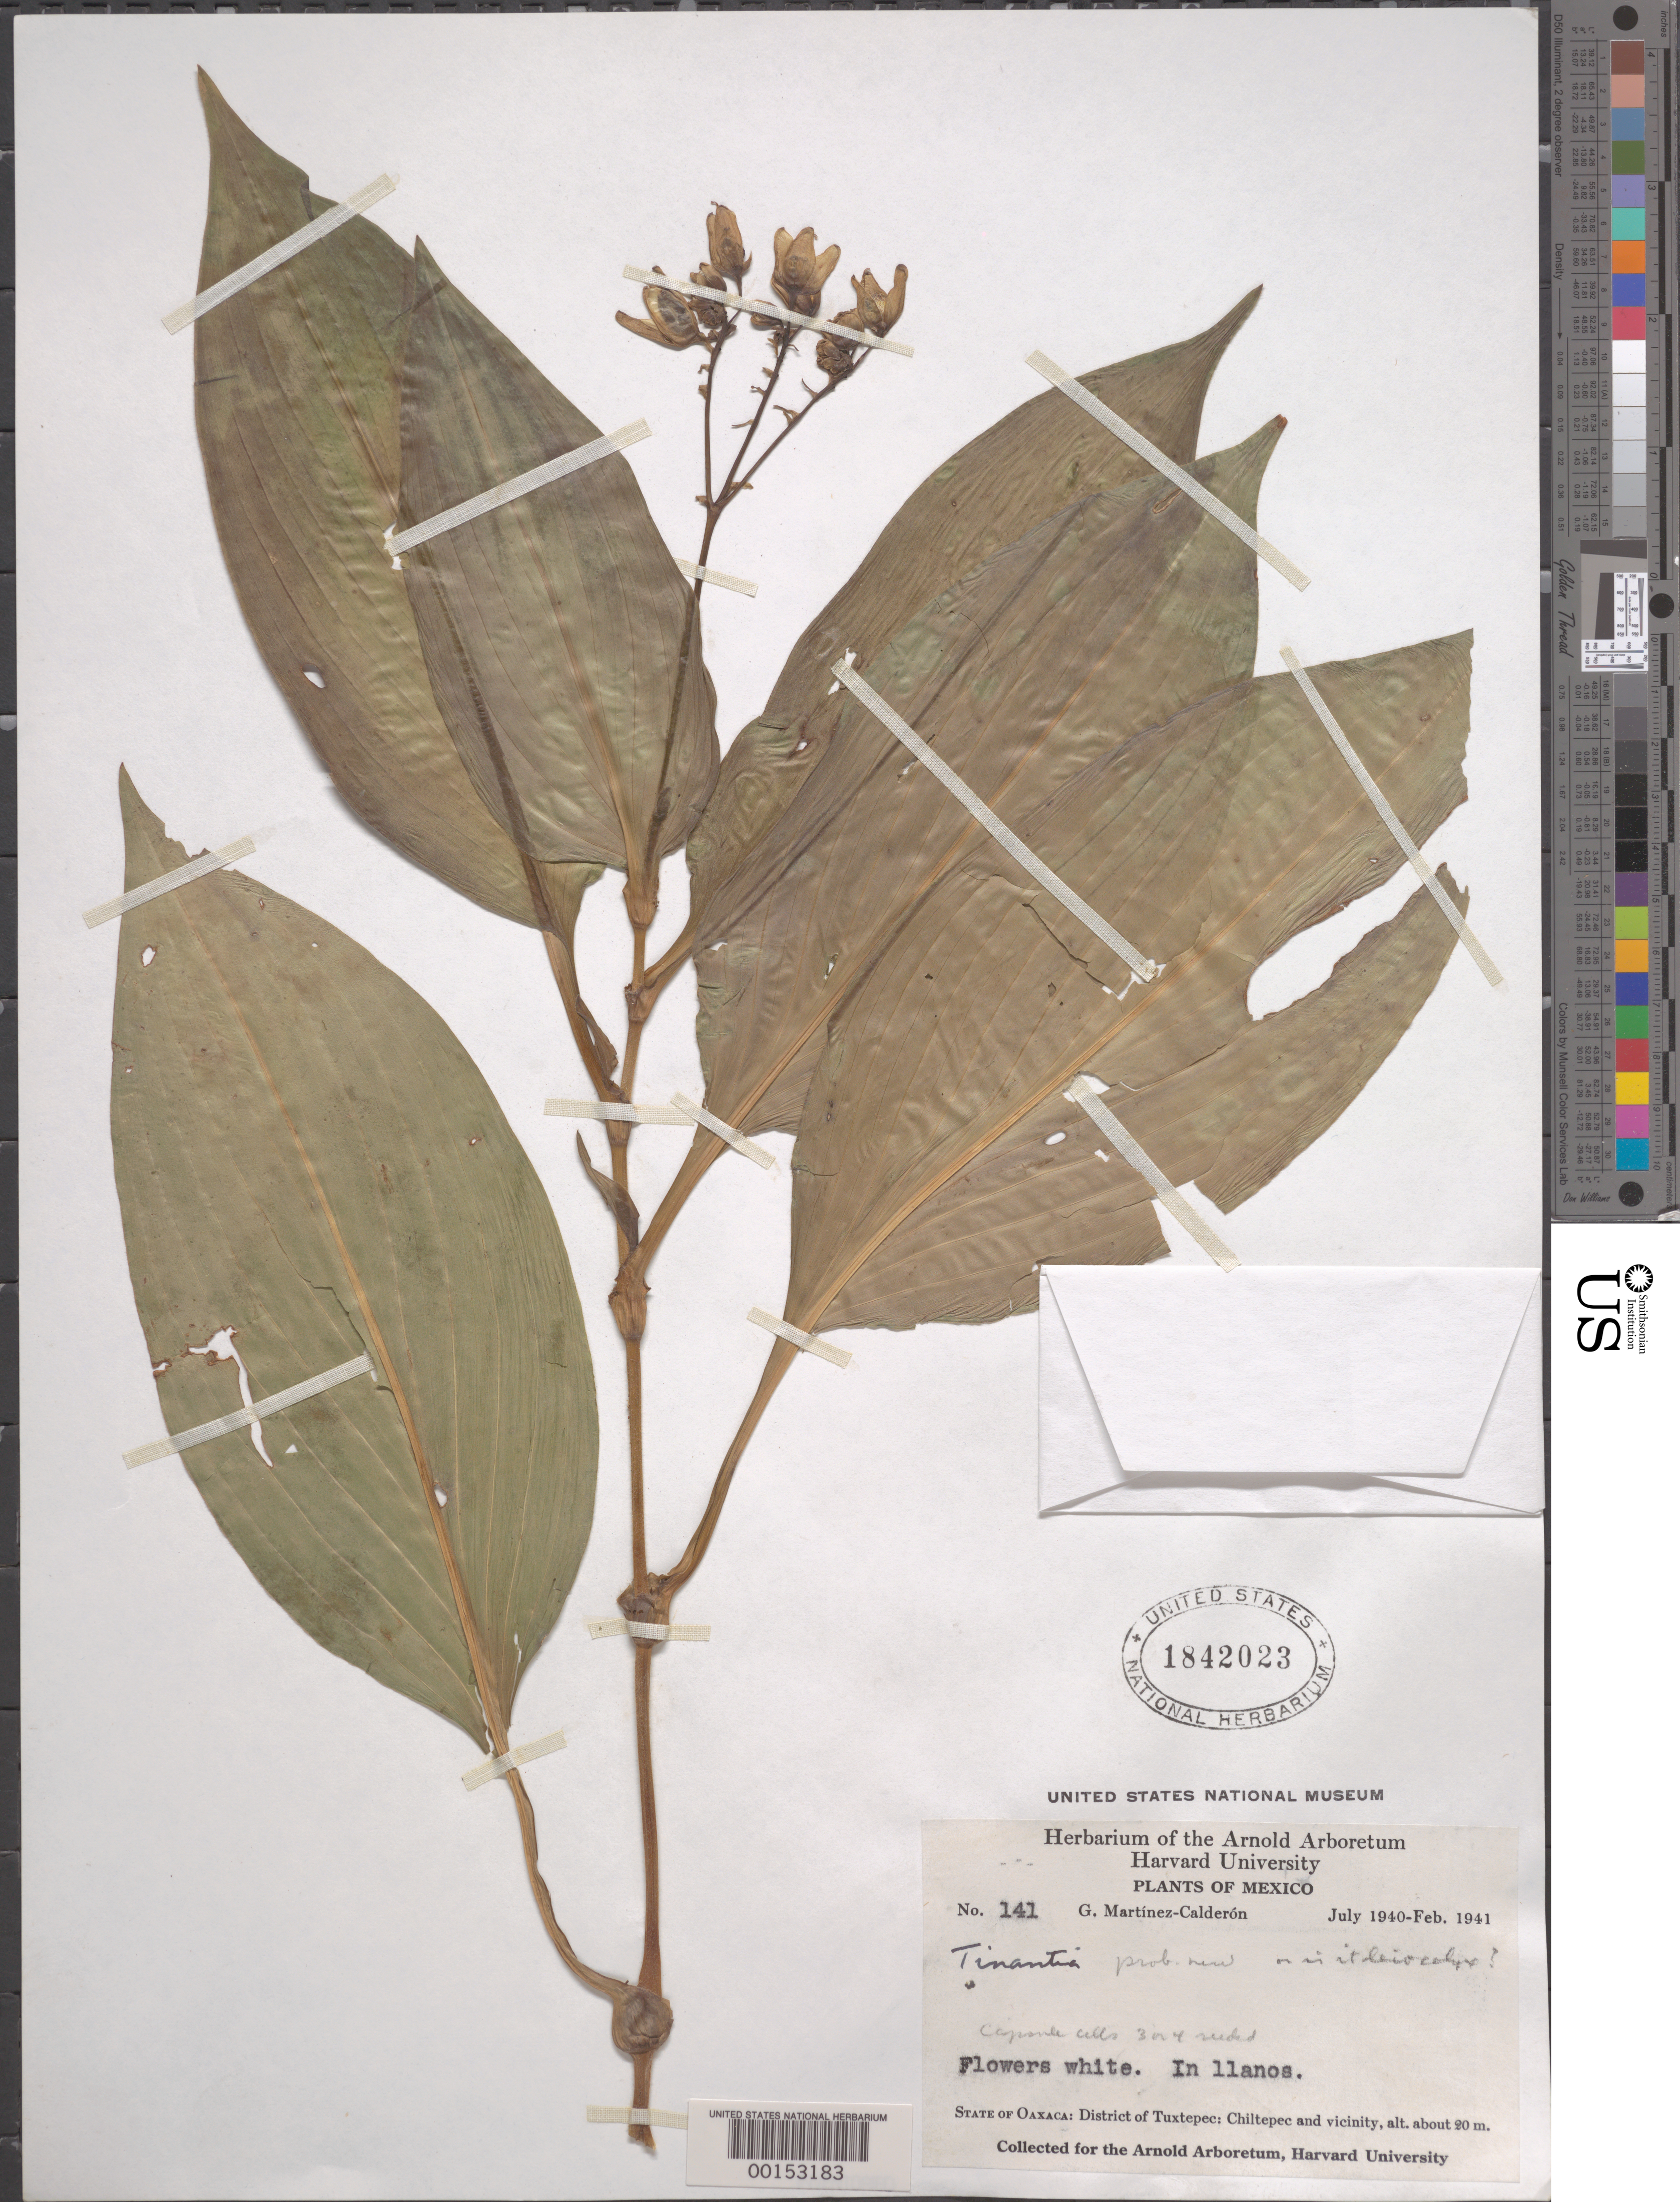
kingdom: Plantae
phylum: Tracheophyta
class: Liliopsida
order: Commelinales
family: Commelinaceae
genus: Tinantia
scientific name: Tinantia leiocalyx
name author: C.B. Clarke in Donn. Sm.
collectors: G. Martínez Calderón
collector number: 141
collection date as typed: Jul 1940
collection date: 1940-07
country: Mexico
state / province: Oaxaca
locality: Tuxtepec, Chiltepec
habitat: Llanos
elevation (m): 20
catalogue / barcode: US 1842023